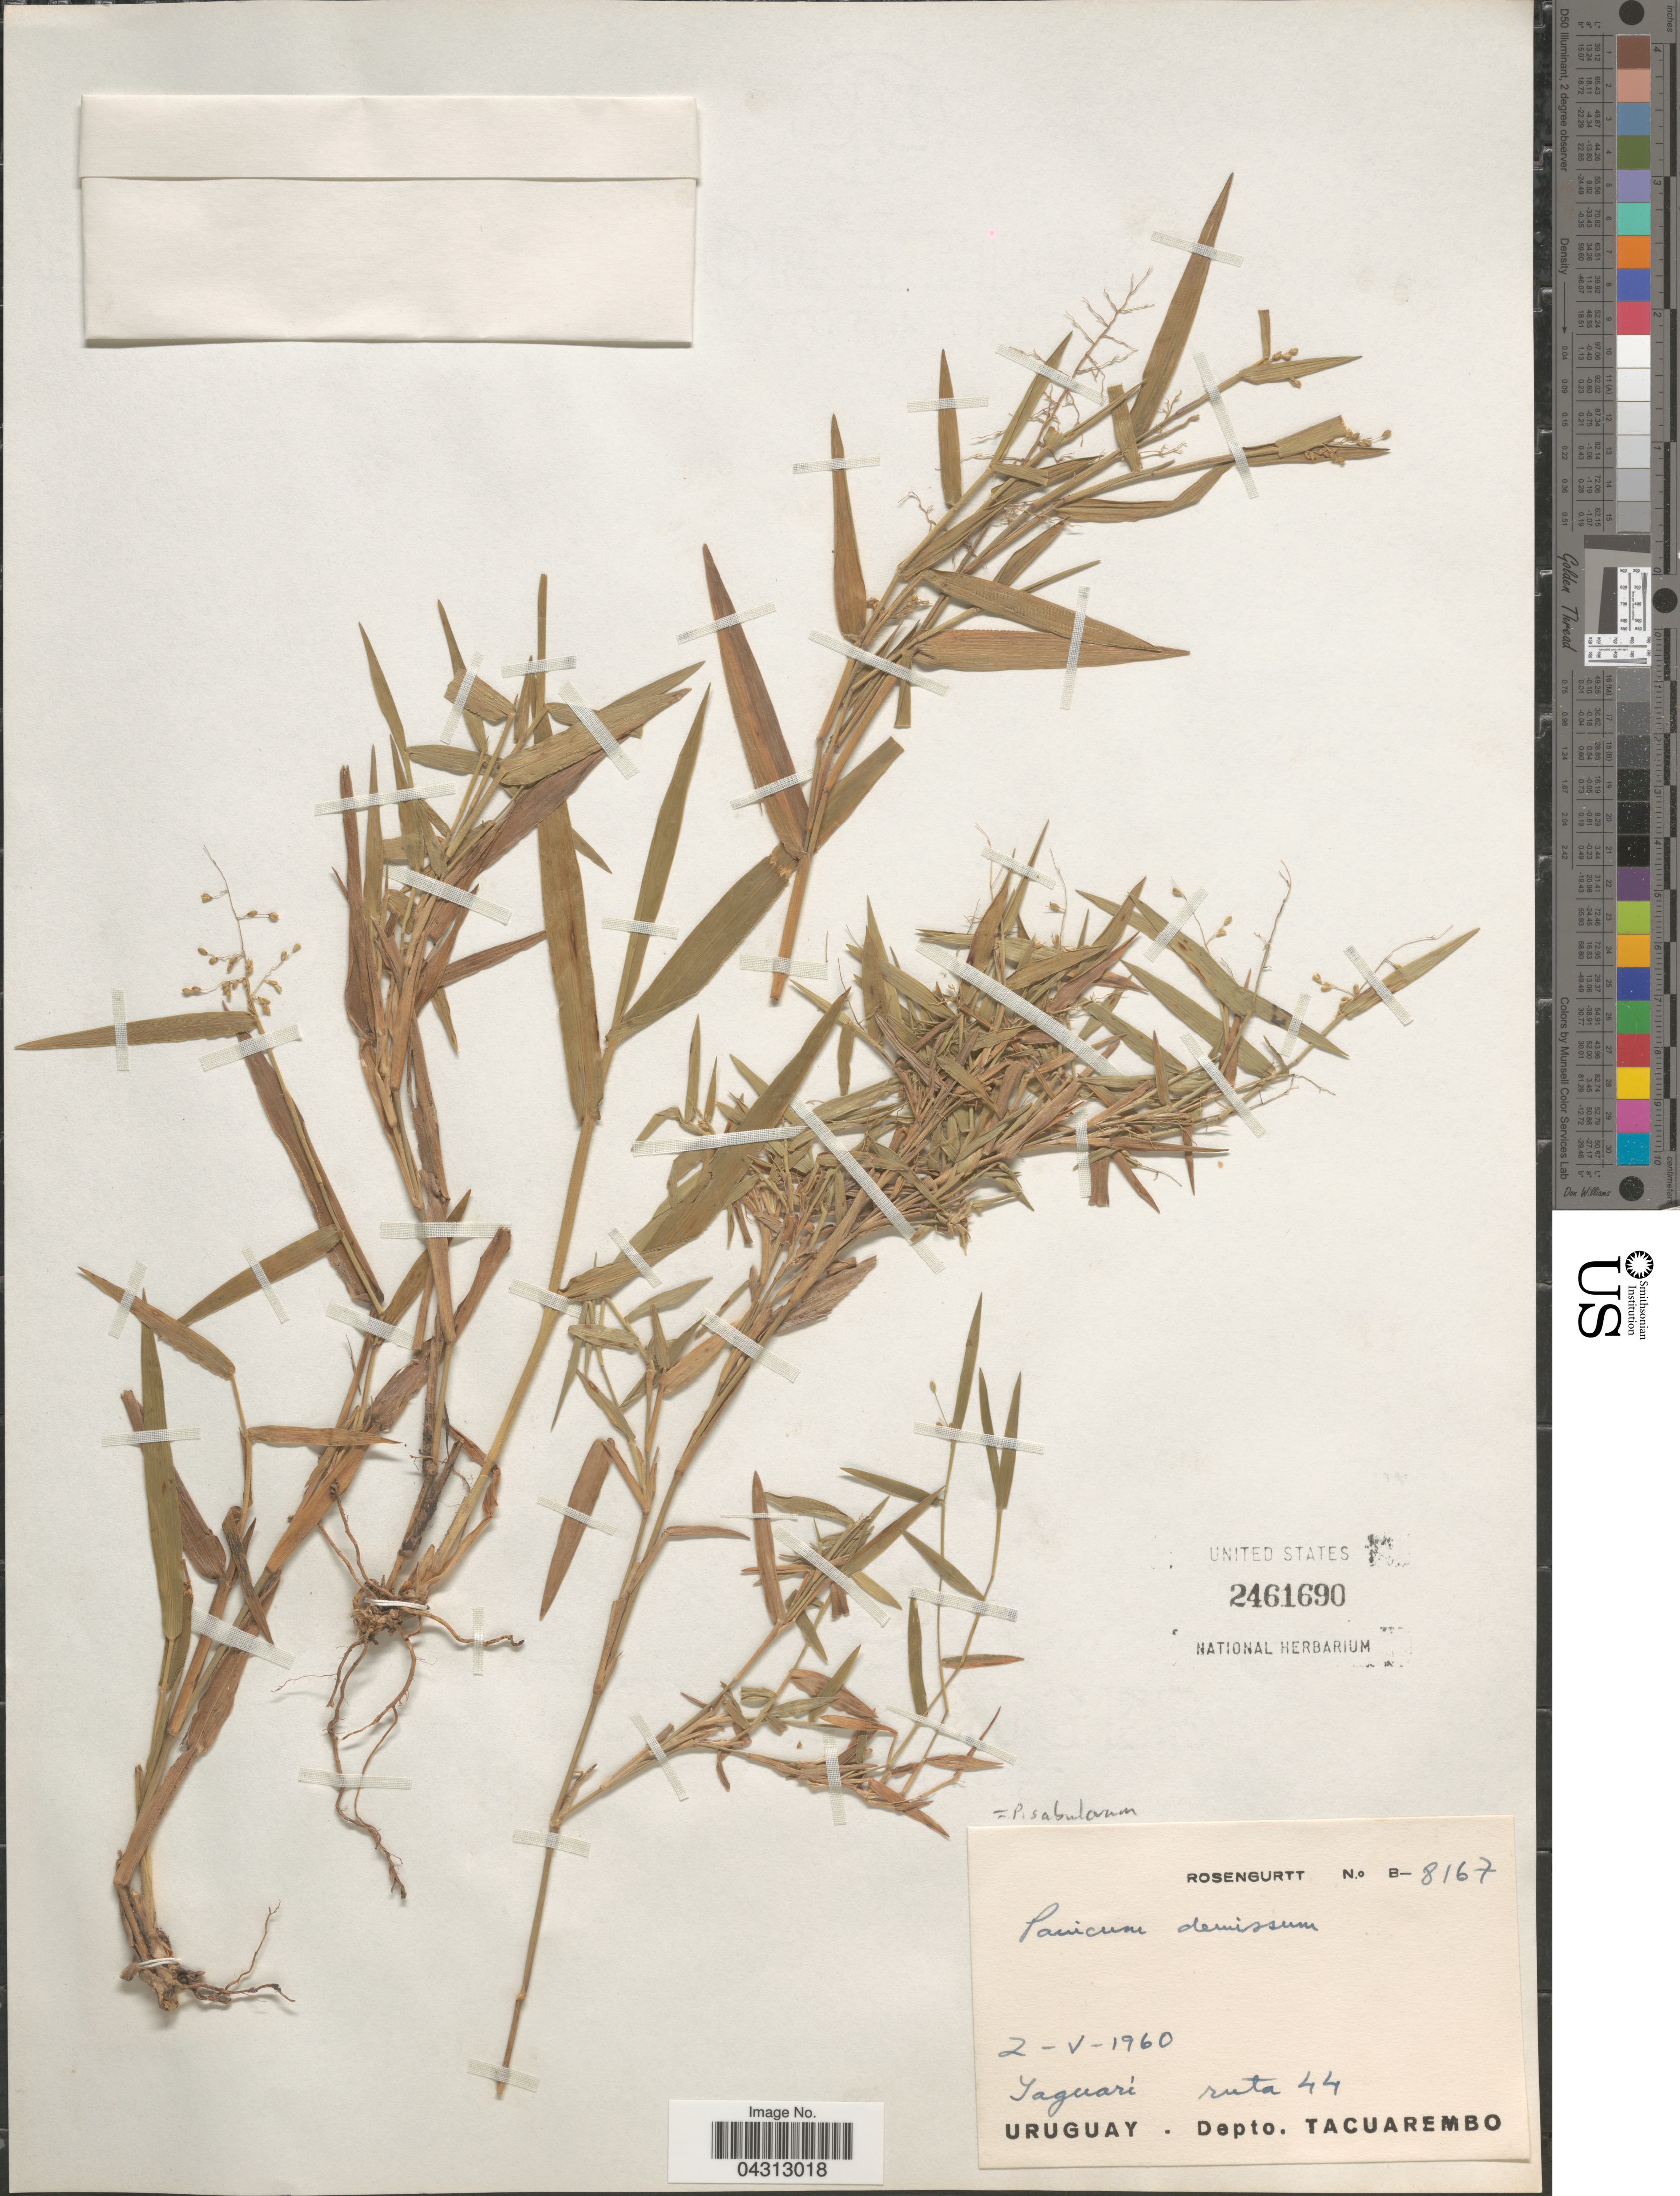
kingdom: Plantae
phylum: Tracheophyta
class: Liliopsida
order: Poales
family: Poaceae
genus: Dichanthelium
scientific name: Dichanthelium sabulorum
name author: (Lam.) Gould & C.A. Clark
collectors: Rosengurtt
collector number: B-8167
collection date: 1960-05-02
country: Uruguay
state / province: Tacuarembó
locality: Taguarí ruta 44. Depto. Tacuarembo.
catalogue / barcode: US 2461690